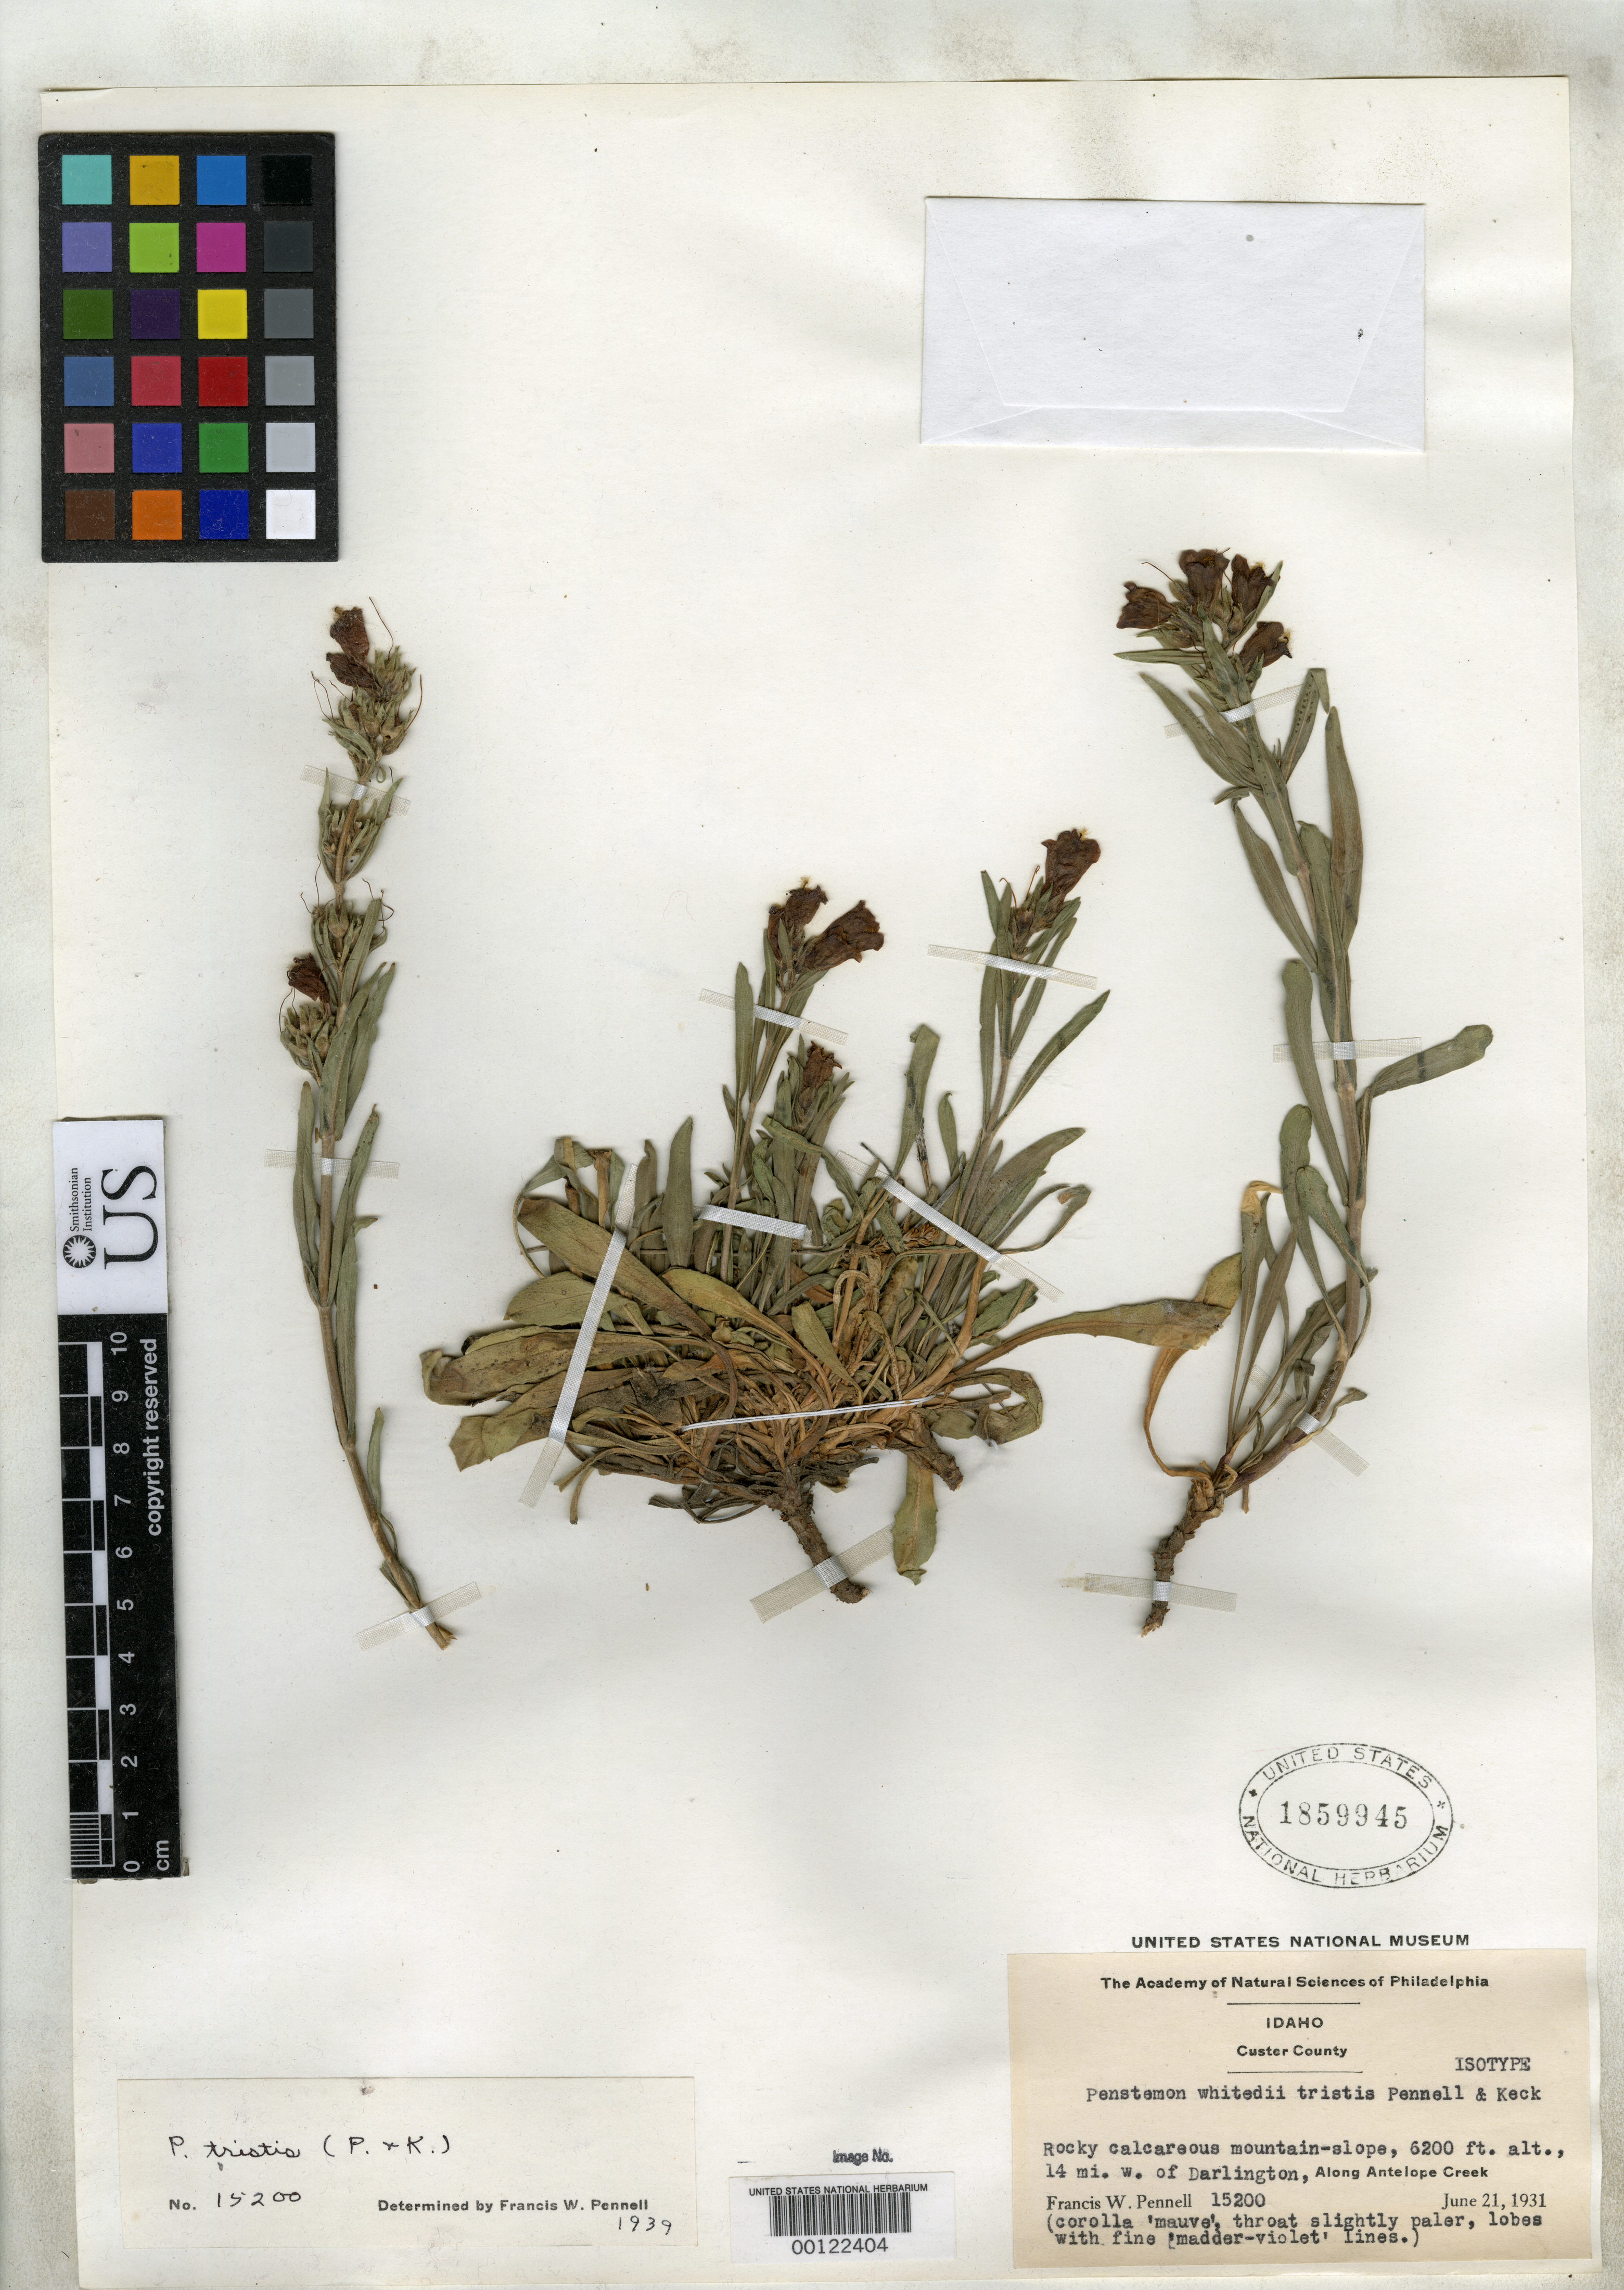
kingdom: Plantae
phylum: Tracheophyta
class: Magnoliopsida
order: Lamiales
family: Plantaginaceae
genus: Penstemon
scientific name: Penstemon whitedii subsp. tristis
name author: Pennell & D.D. Keck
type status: Isotype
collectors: F. W. Pennell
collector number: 15200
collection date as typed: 21 Jun 1931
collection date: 1931-06-21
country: United States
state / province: Idaho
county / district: Custer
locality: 14 mi W of Darlington along Antelope Creek.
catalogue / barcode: US 1859945